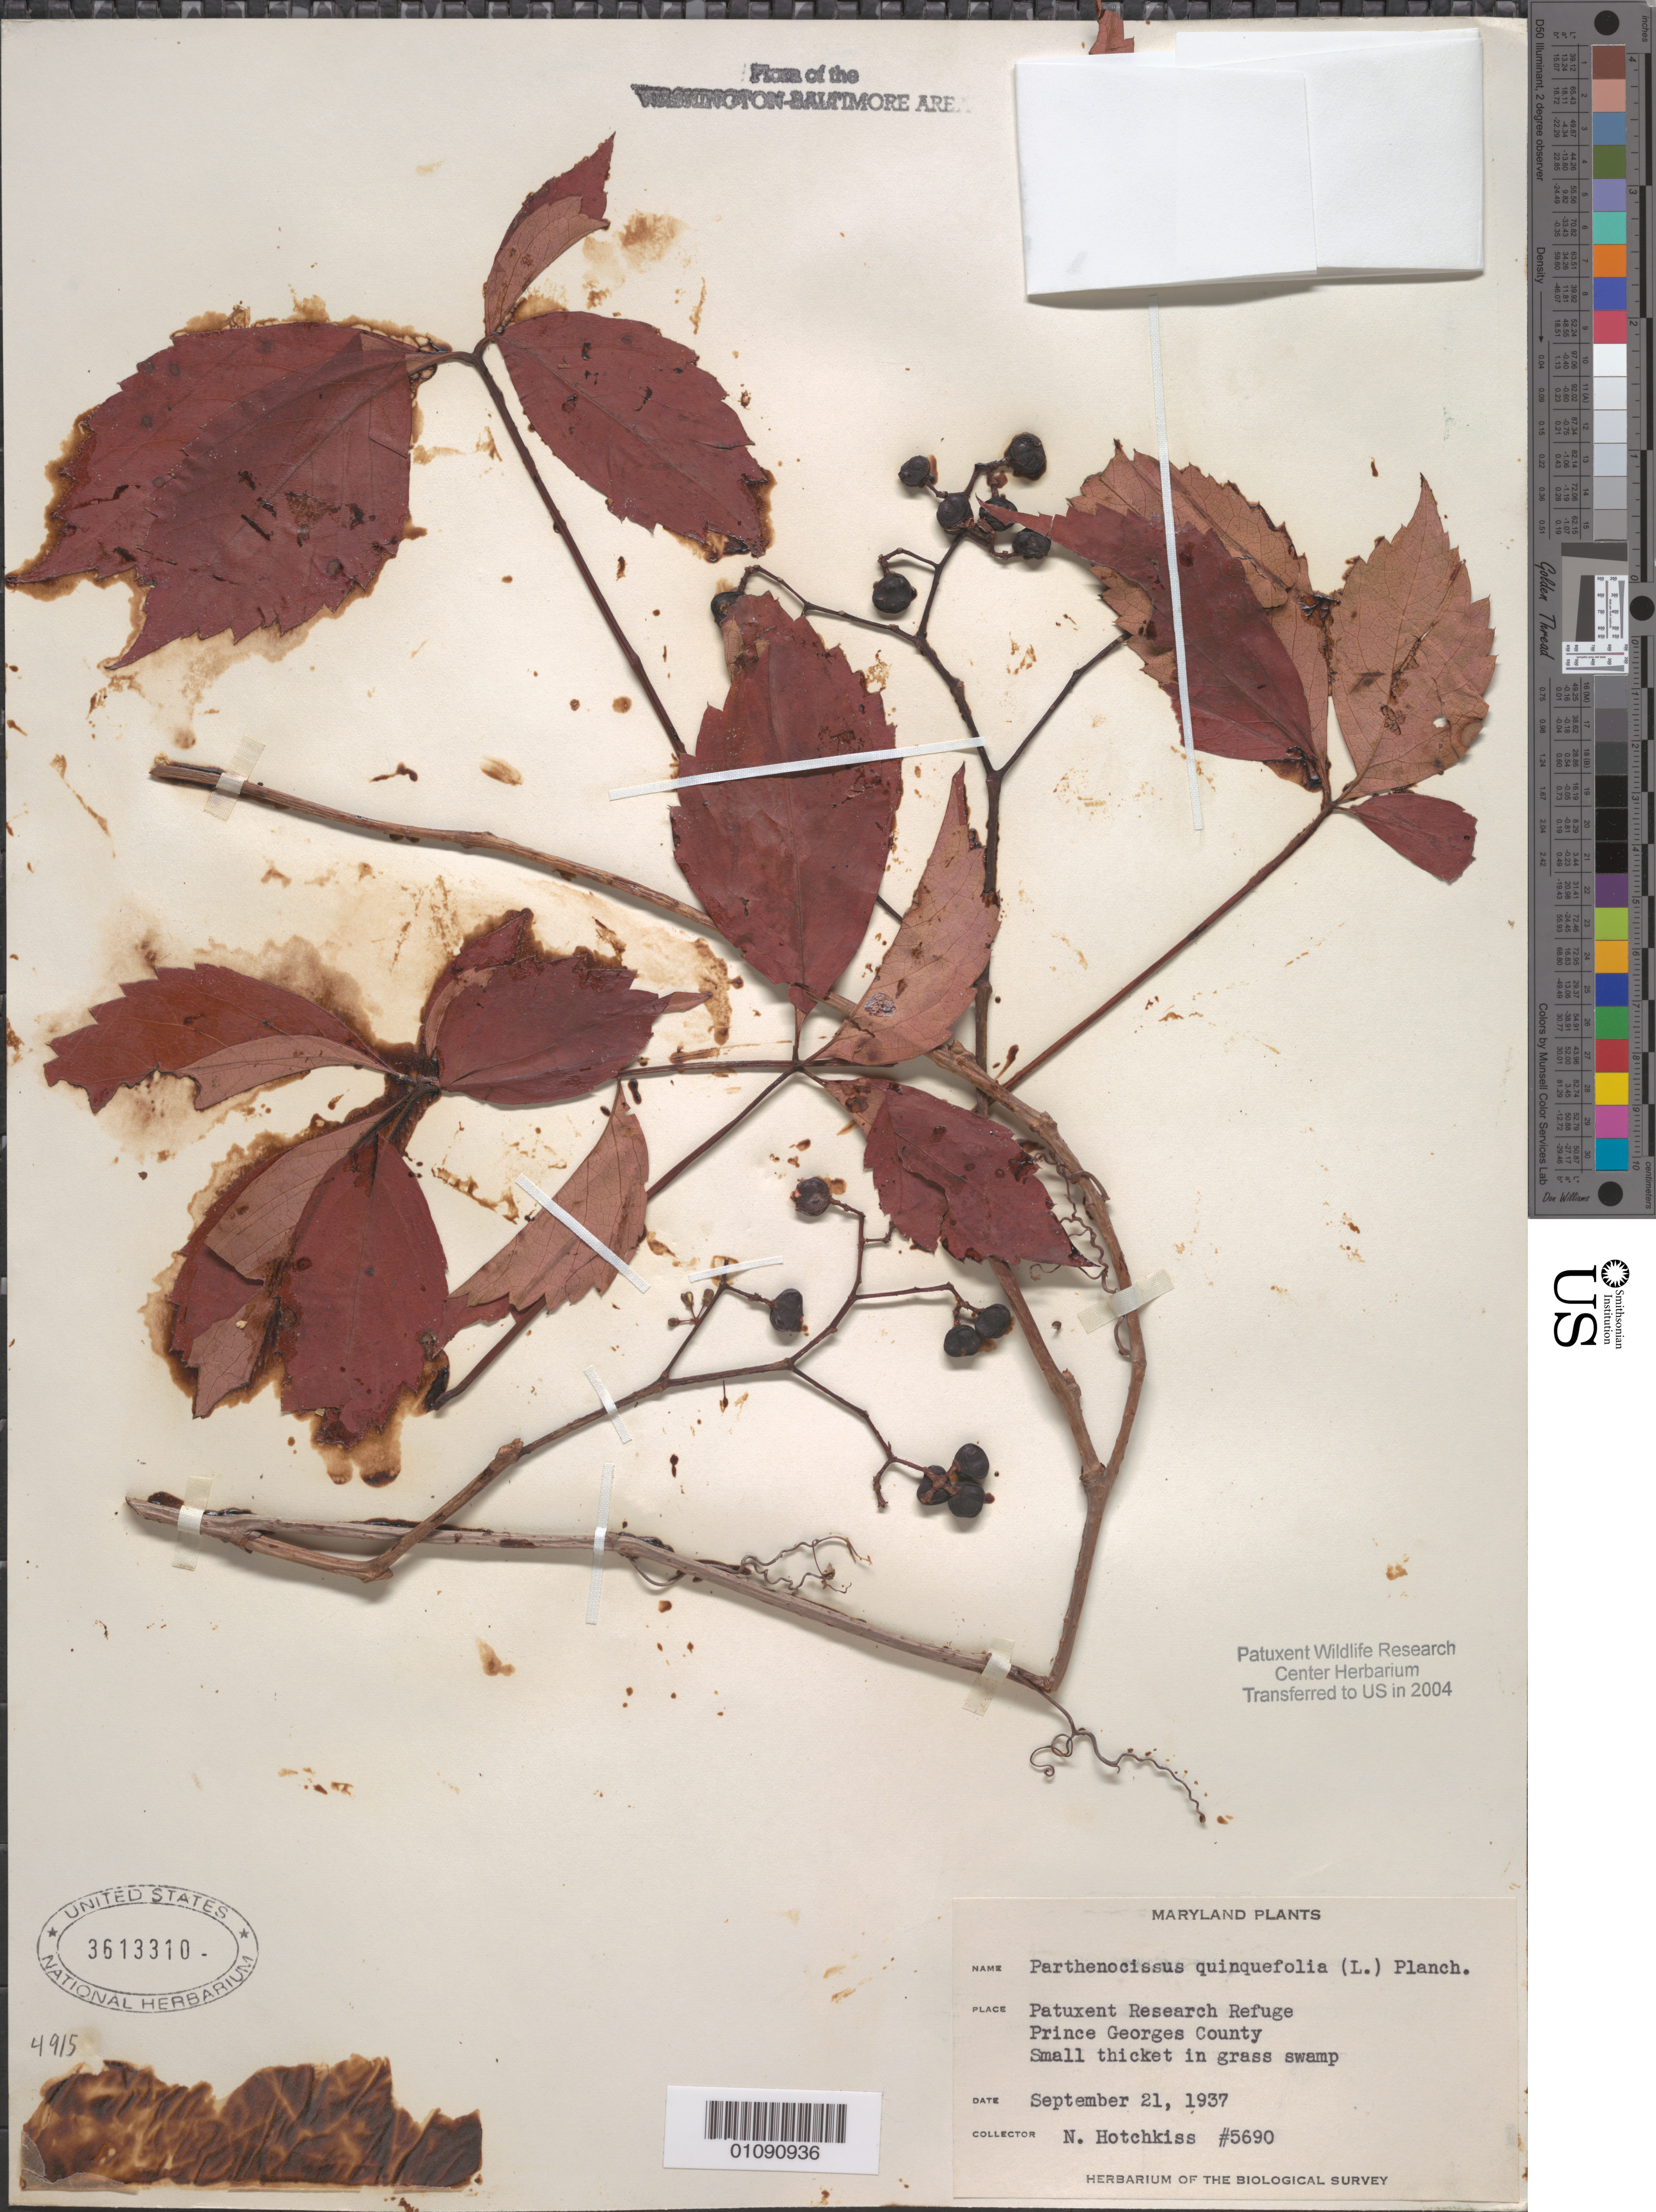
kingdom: Plantae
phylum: Tracheophyta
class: Magnoliopsida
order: Vitales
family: Vitaceae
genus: Parthenocissus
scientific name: Parthenocissus quinquefolia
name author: (L.) Planch.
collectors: N. Hotchkiss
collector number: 5690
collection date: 1937-09-21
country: United States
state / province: Maryland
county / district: Prince George's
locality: Patuxent Wildlife Refuge.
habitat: Small thicket in grass swamp.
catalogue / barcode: US 3613310